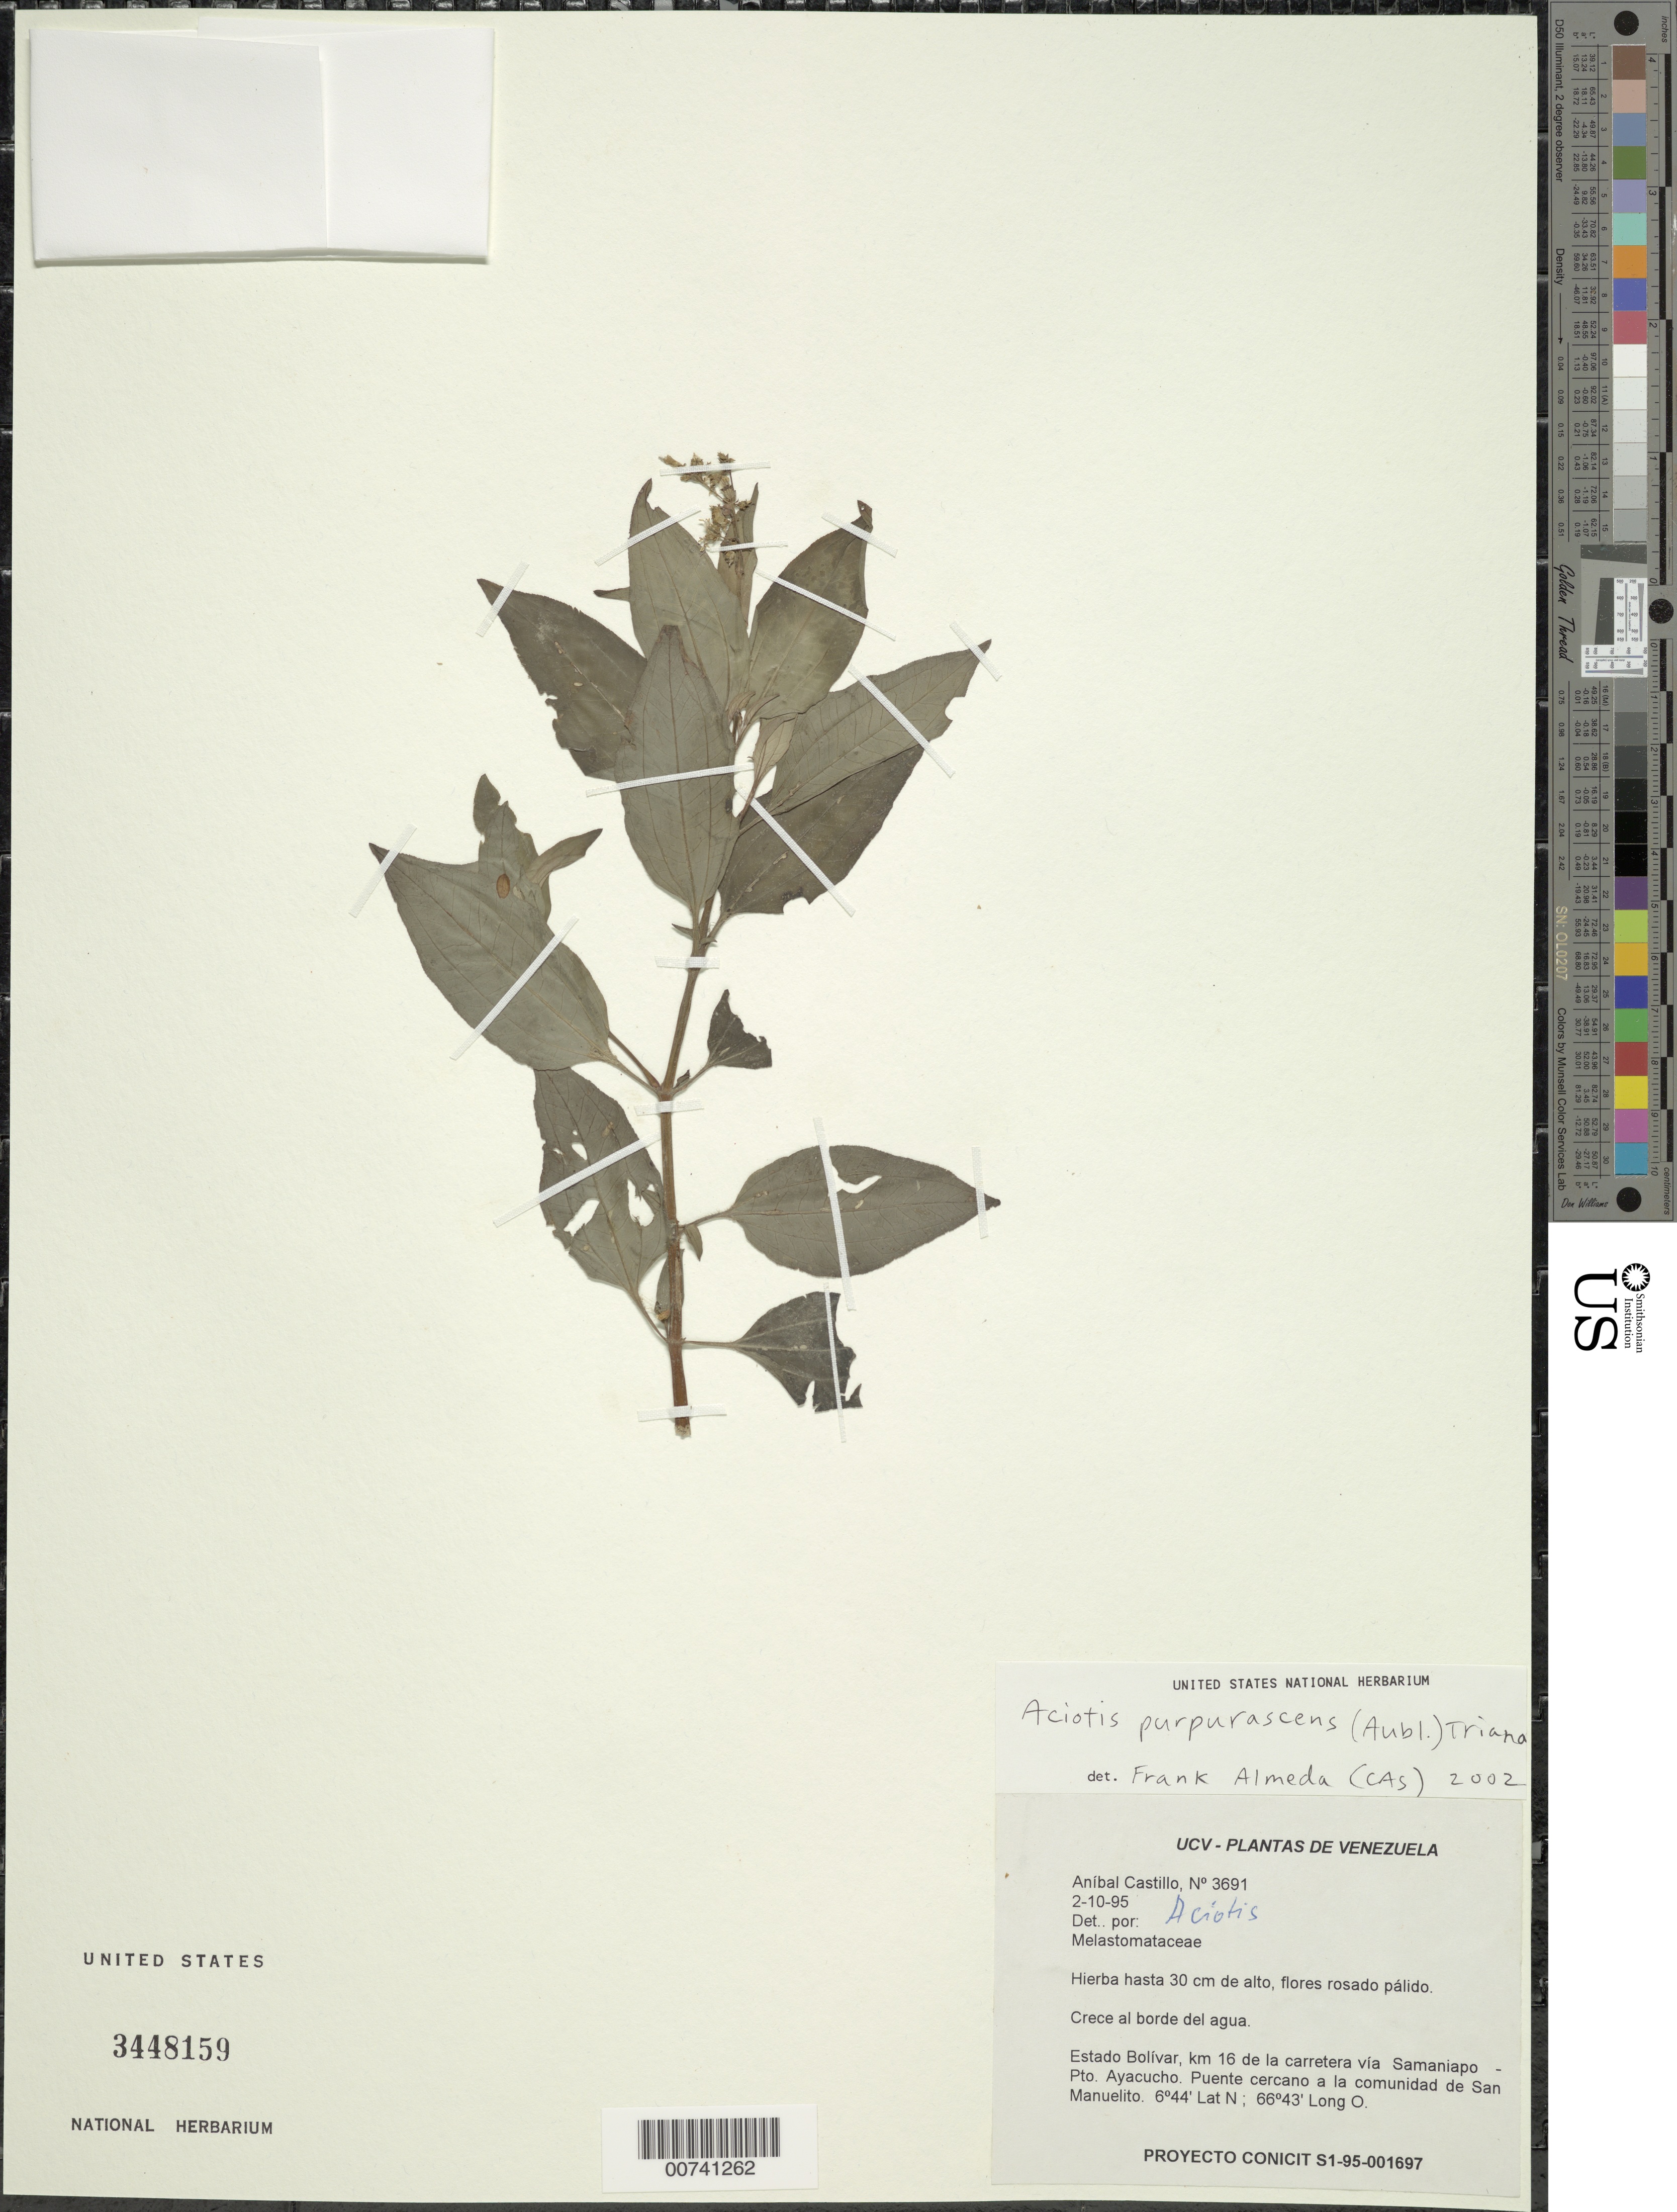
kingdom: Plantae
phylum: Tracheophyta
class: Magnoliopsida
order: Myrtales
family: Melastomataceae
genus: Aciotis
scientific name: Aciotis purpurascens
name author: (Aubl.) Triana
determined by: Almeda, F.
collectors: A. Castillo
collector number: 3691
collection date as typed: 2-Oct-95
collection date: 1995-10-02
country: Venezuela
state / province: Bolívar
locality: Samaniapo to Puerto Ayacucho road, km 16; bridge near San Manuelito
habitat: Edge of water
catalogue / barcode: US 3448159